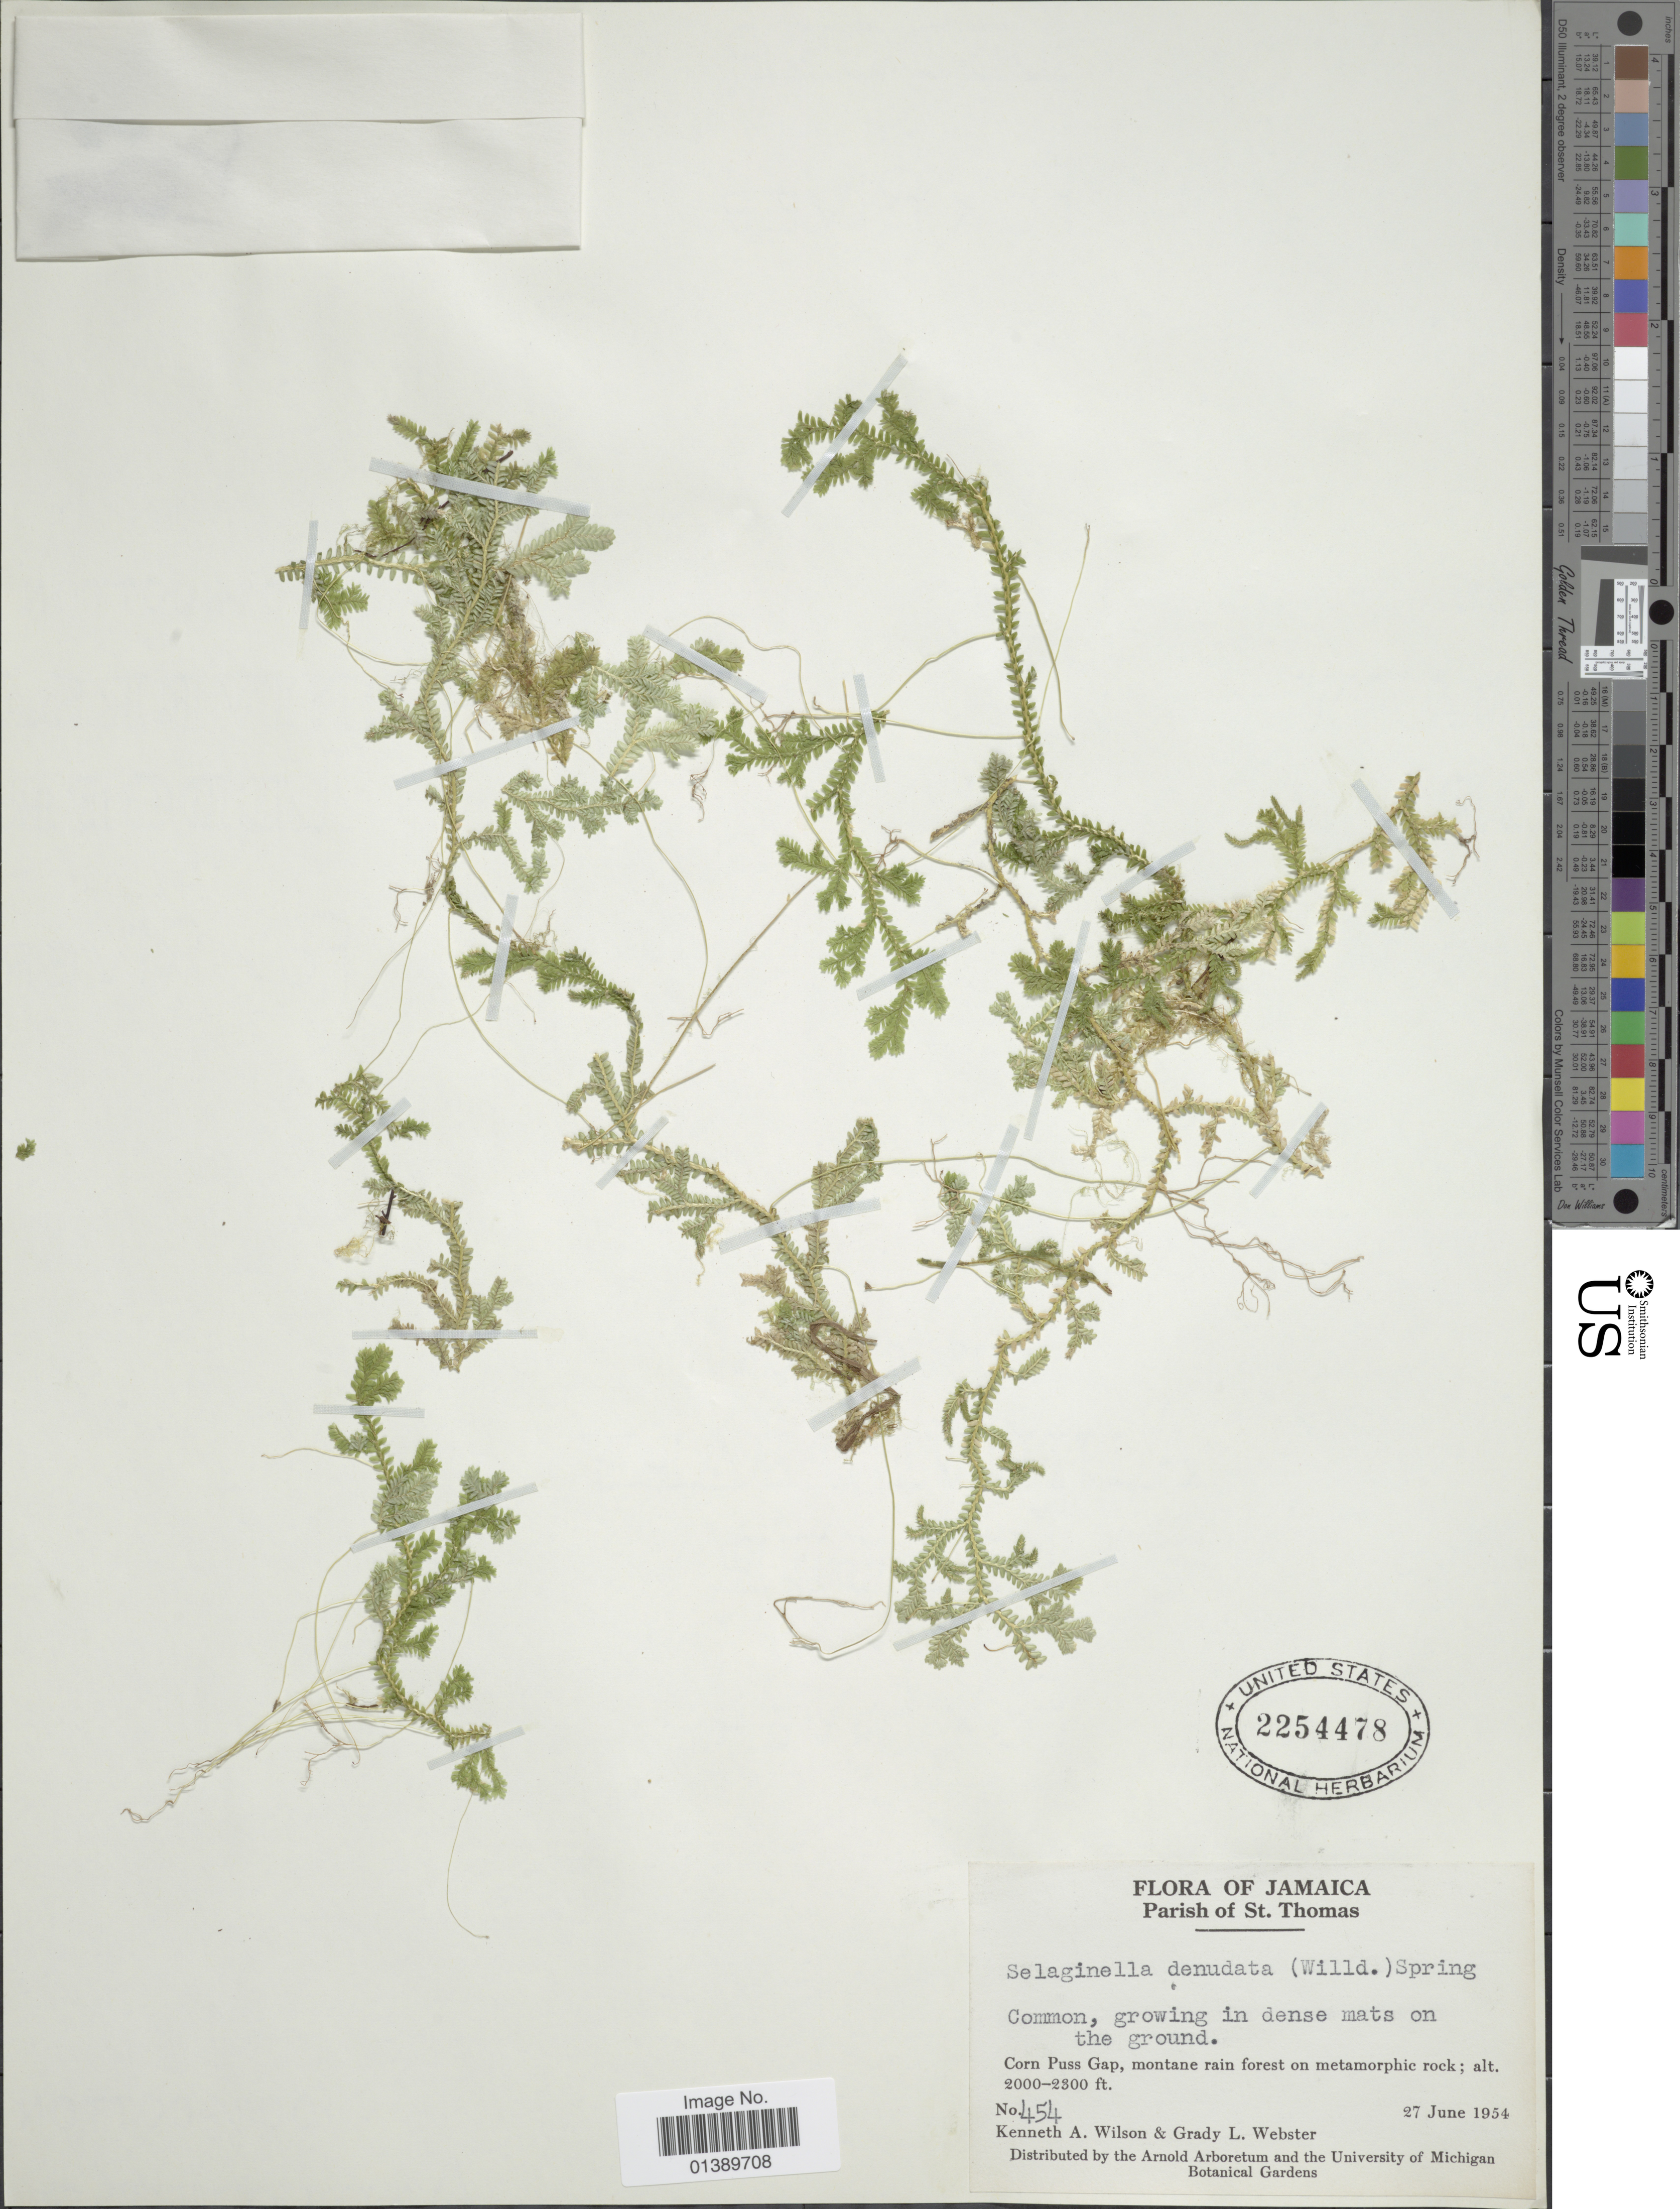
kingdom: Plantae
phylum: Tracheophyta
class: Lycopodiopsida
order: Selaginellales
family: Selaginellaceae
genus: Selaginella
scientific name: Selaginella denudata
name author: (Willd.) Spring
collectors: K. A. Wilson & G. L. Webster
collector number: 454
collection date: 1954-06-27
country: Jamaica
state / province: Saint Thomas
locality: Corn Puss Gap, montane rain forest on metamorphic rock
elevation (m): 610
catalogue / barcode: US 2254478